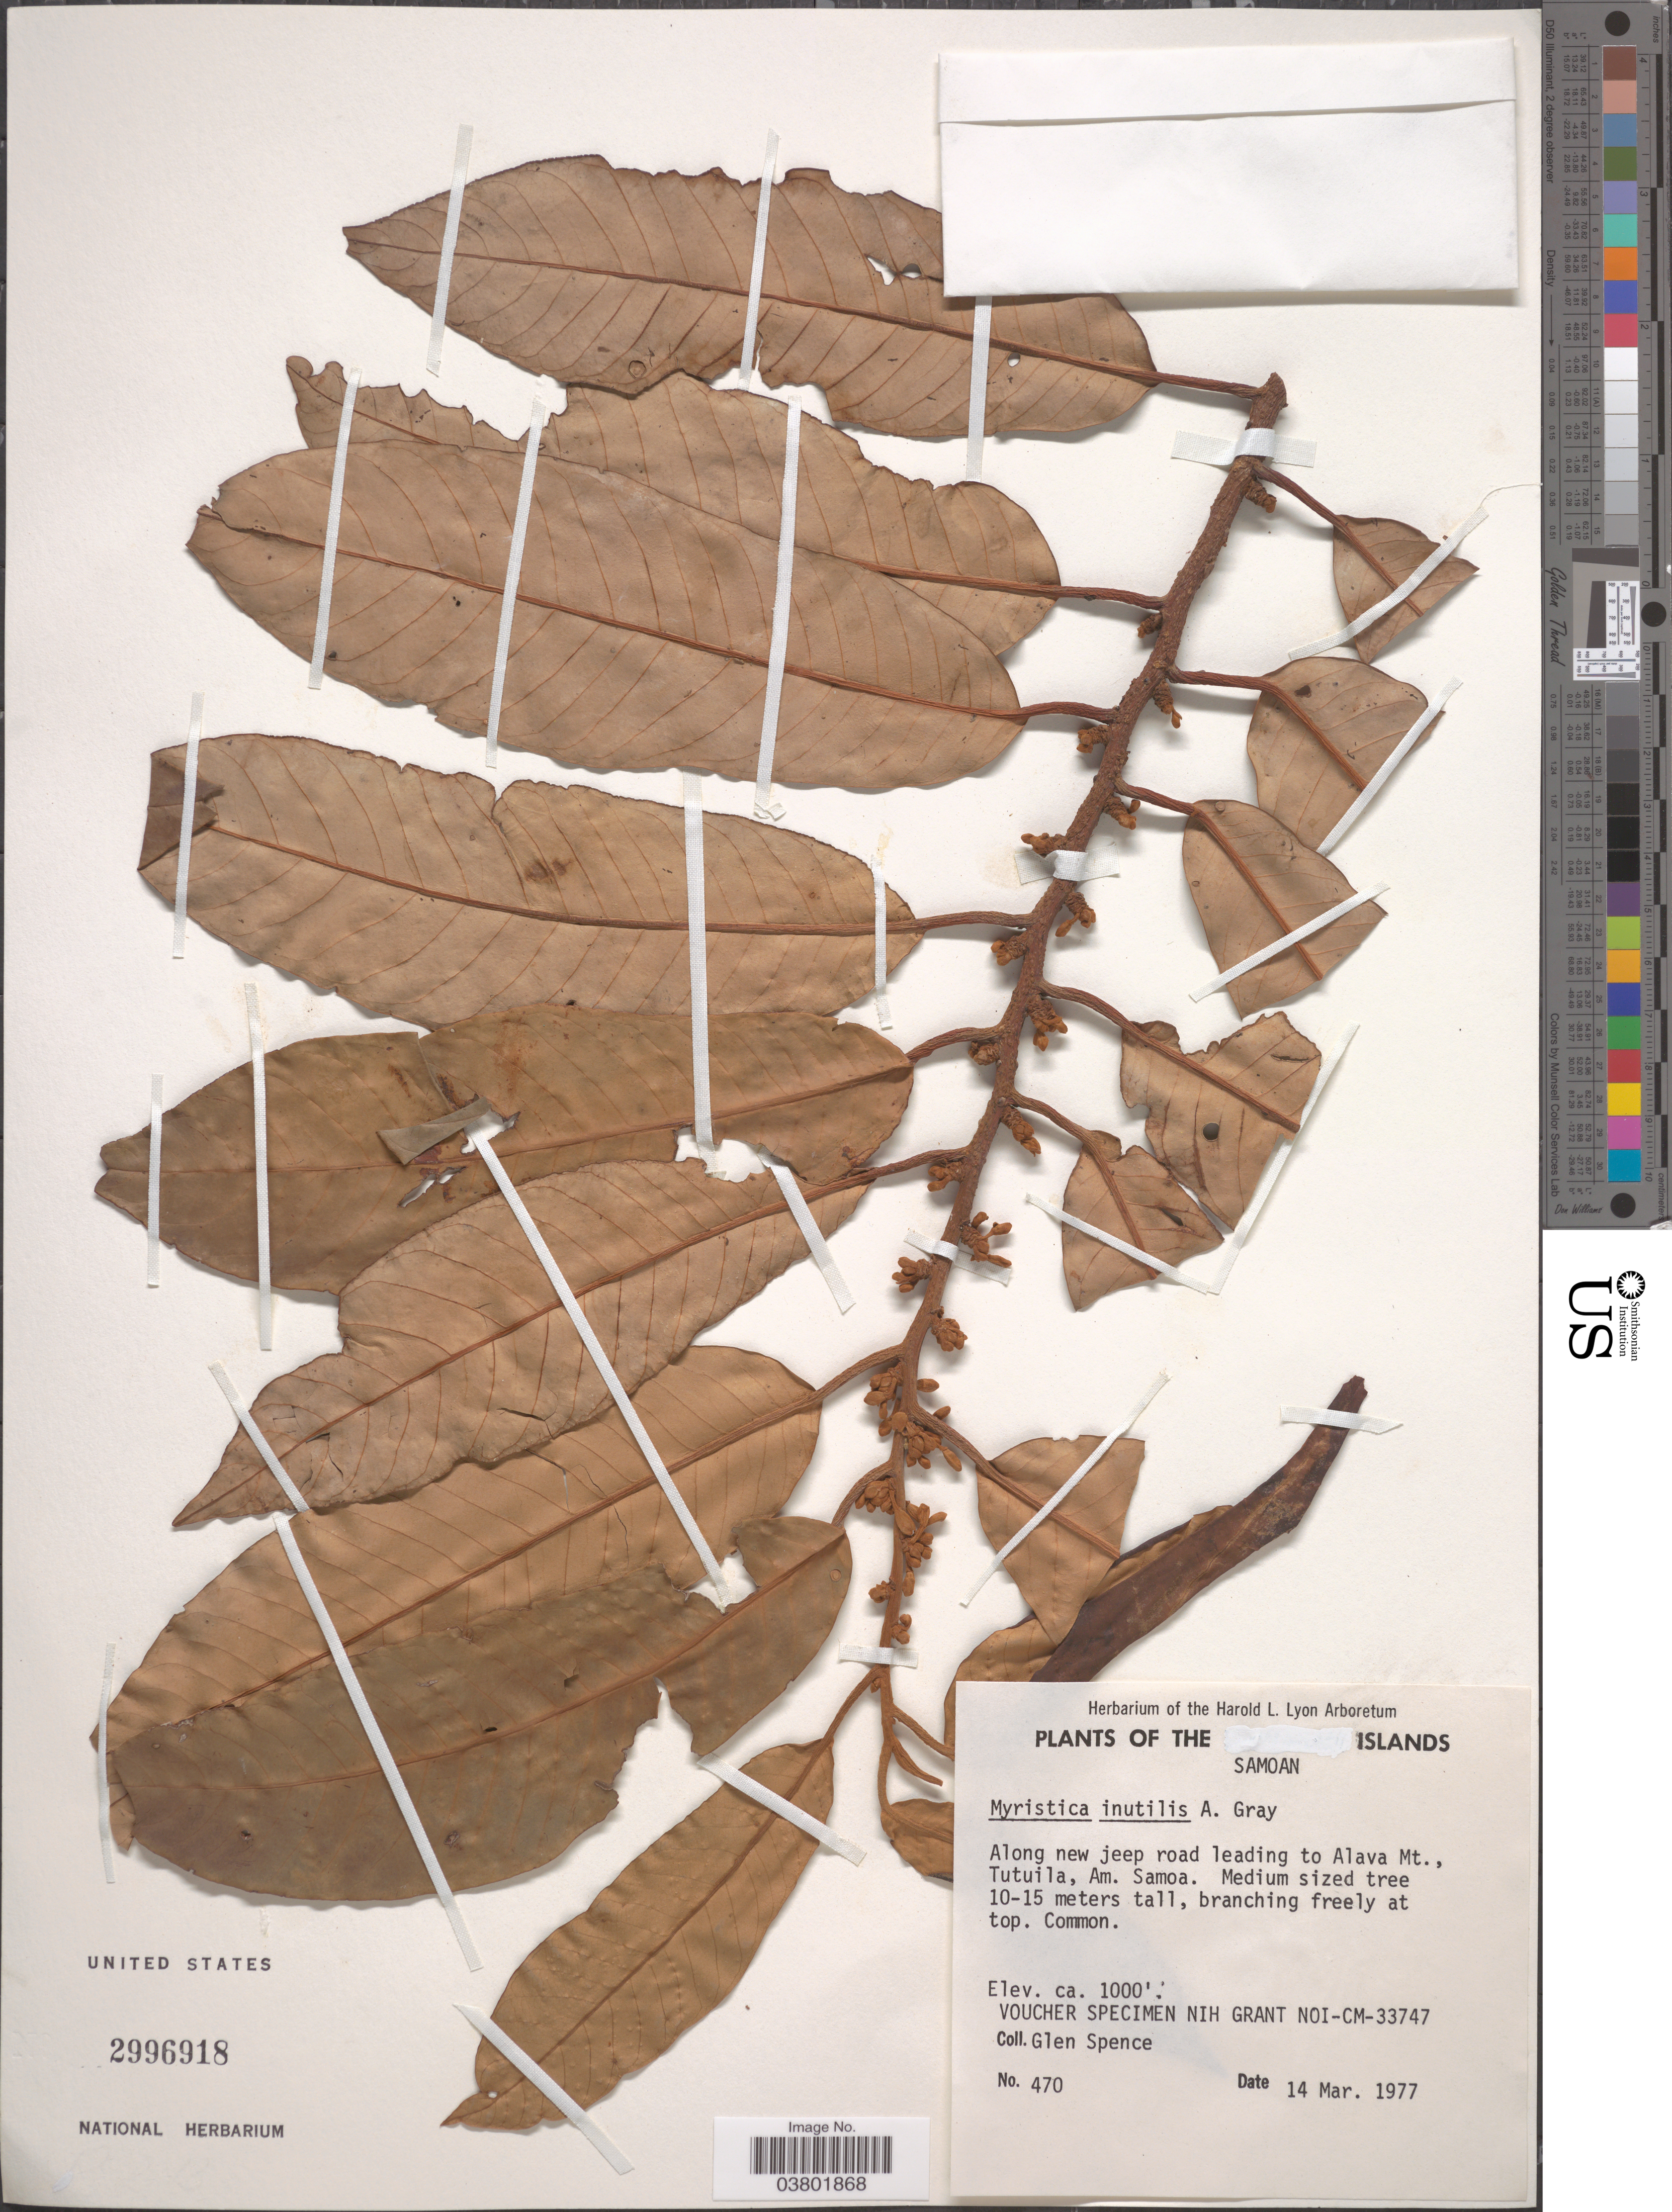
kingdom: Plantae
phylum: Tracheophyta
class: Magnoliopsida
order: Magnoliales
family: Myristicaceae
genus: Myristica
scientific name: Myristica inutilis subsp. inutilis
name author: A. Gray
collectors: G. Spence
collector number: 470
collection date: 1977-03-14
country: American Samoa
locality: The Samoan Islands. Along new jeep road leading to Alava Mt., Tutuila.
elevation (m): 305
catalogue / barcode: US 2996918